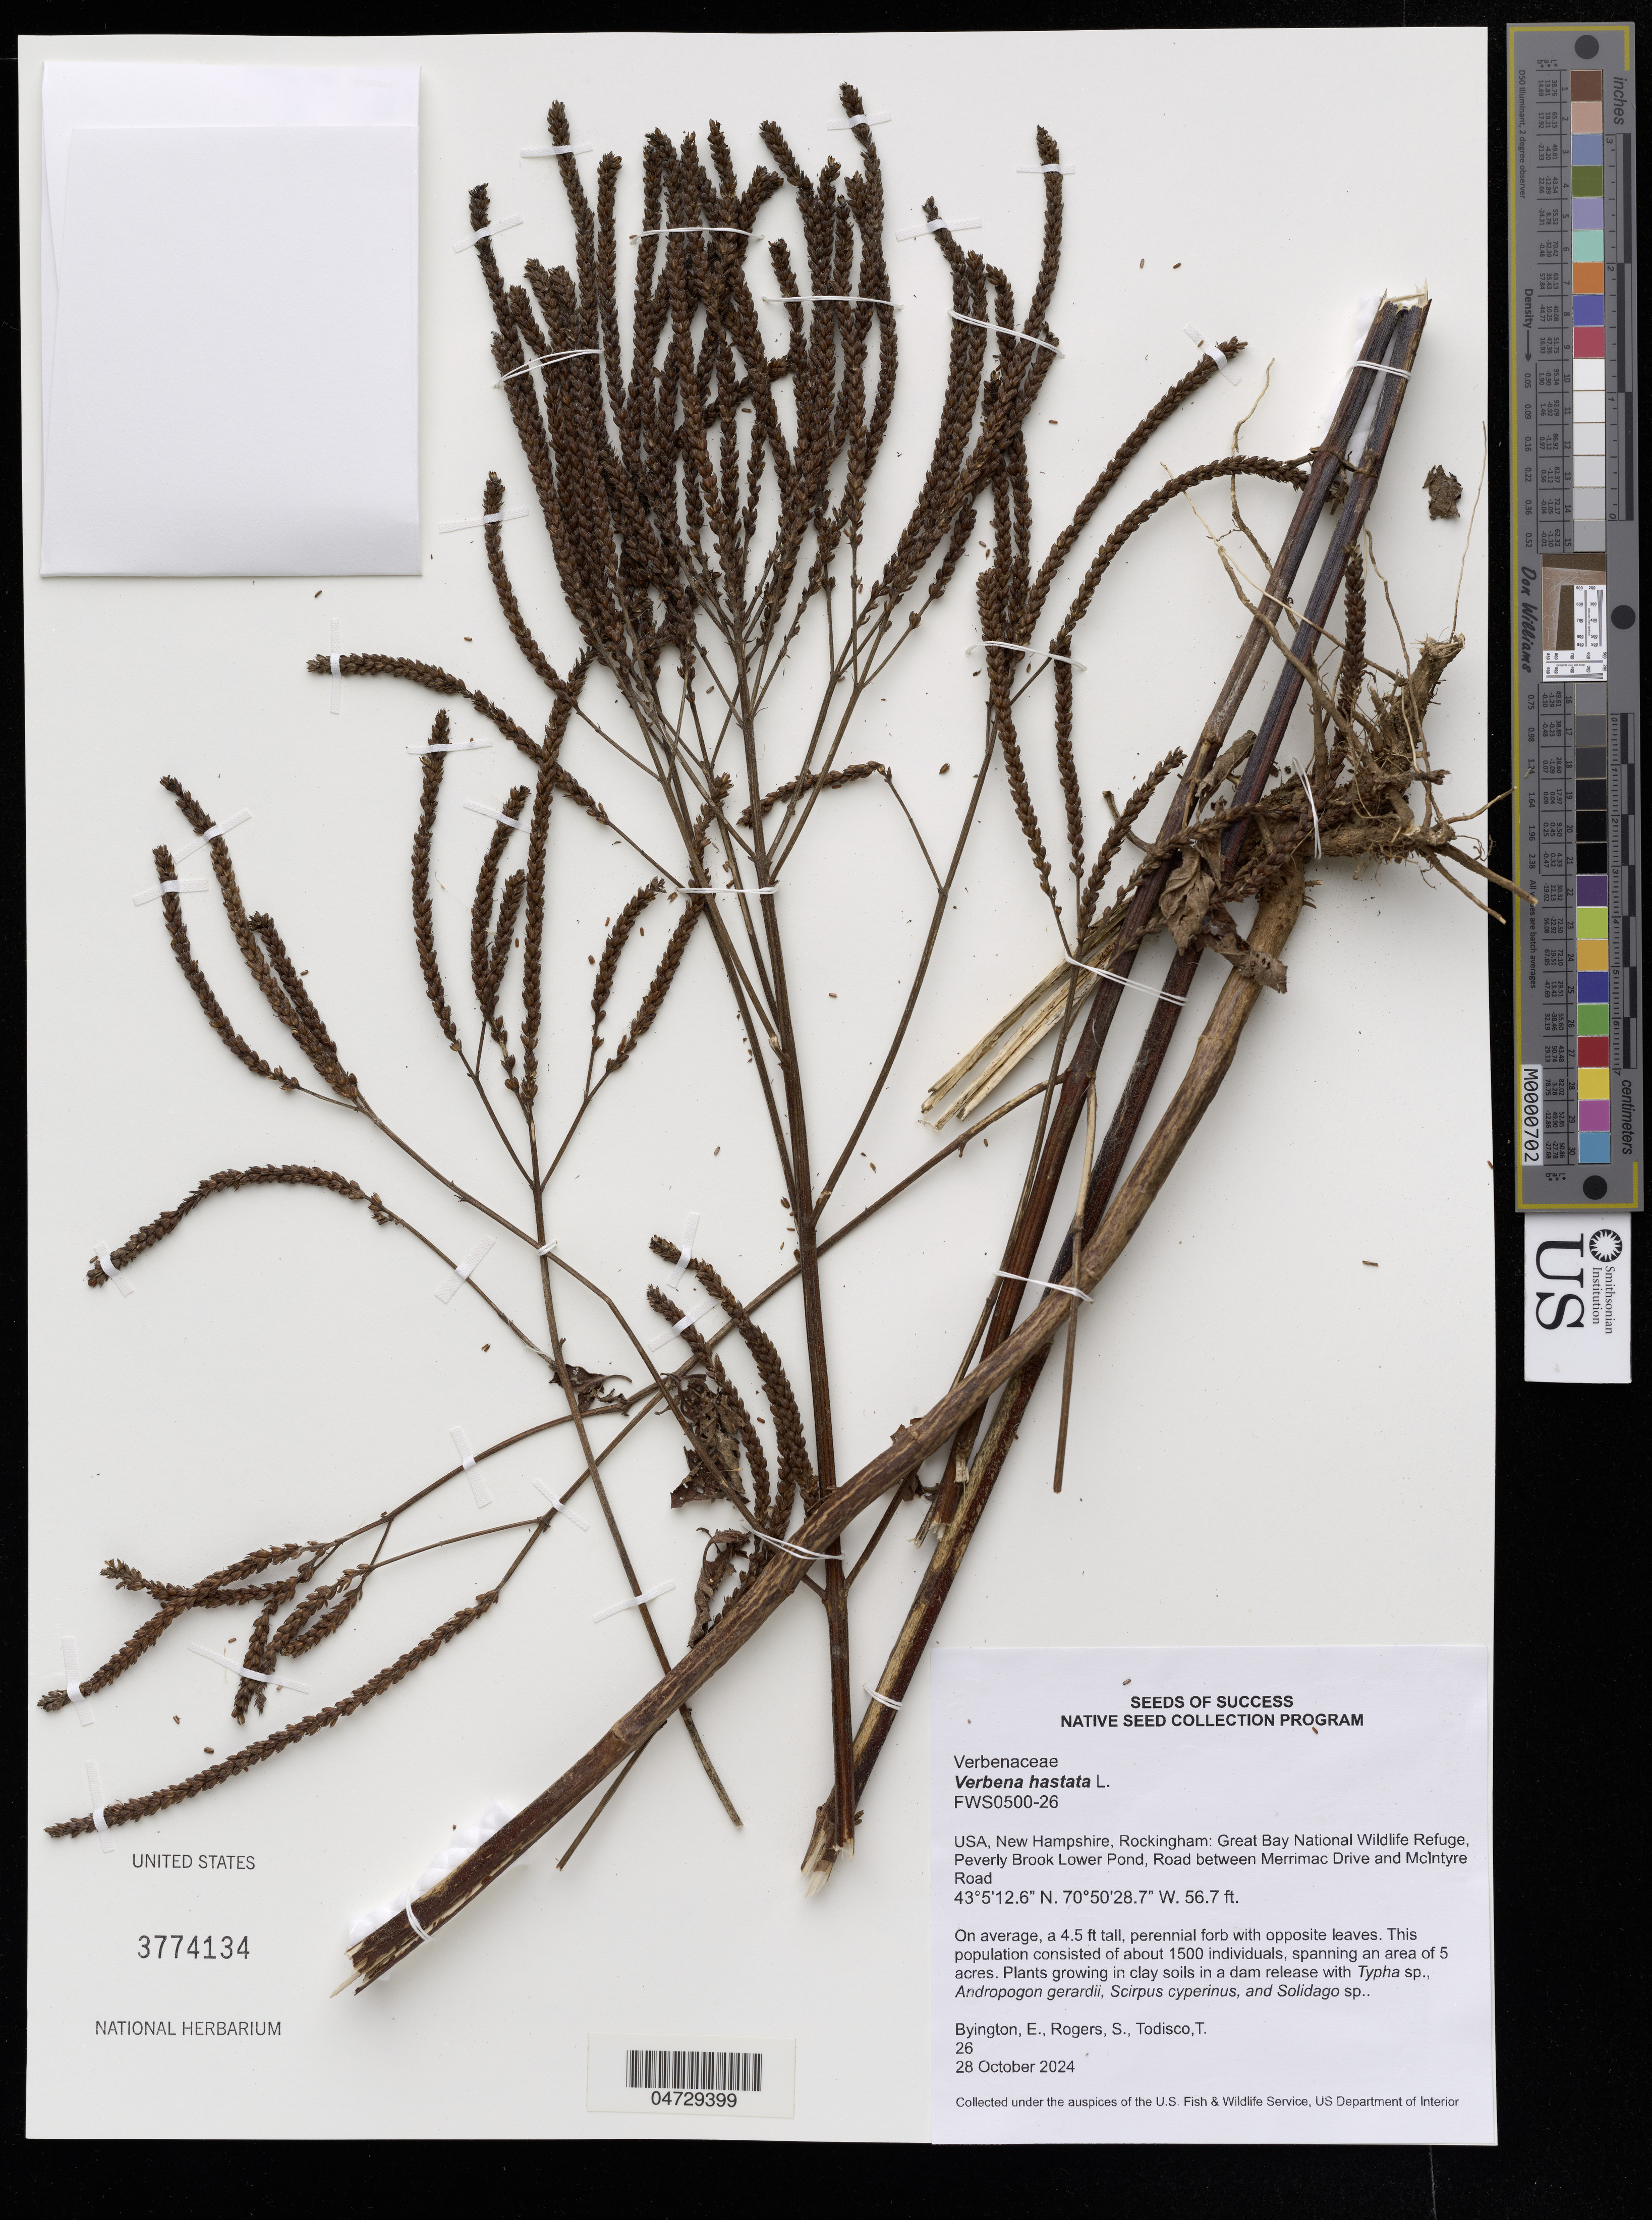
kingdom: Plantae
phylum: Tracheophyta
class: Magnoliopsida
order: Lamiales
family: Verbenaceae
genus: Verbena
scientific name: Verbena hastata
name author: L.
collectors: E. Byington, S. Rogers & T. Todisco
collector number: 26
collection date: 2024-10-28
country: United States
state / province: New Hampshire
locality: Rockingham: Great Bay National Wildlife Refuge, Peverly Brook Lower Pond, Road between Merrimac Drive and McIntyre Road.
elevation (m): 17.3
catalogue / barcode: US 3774134